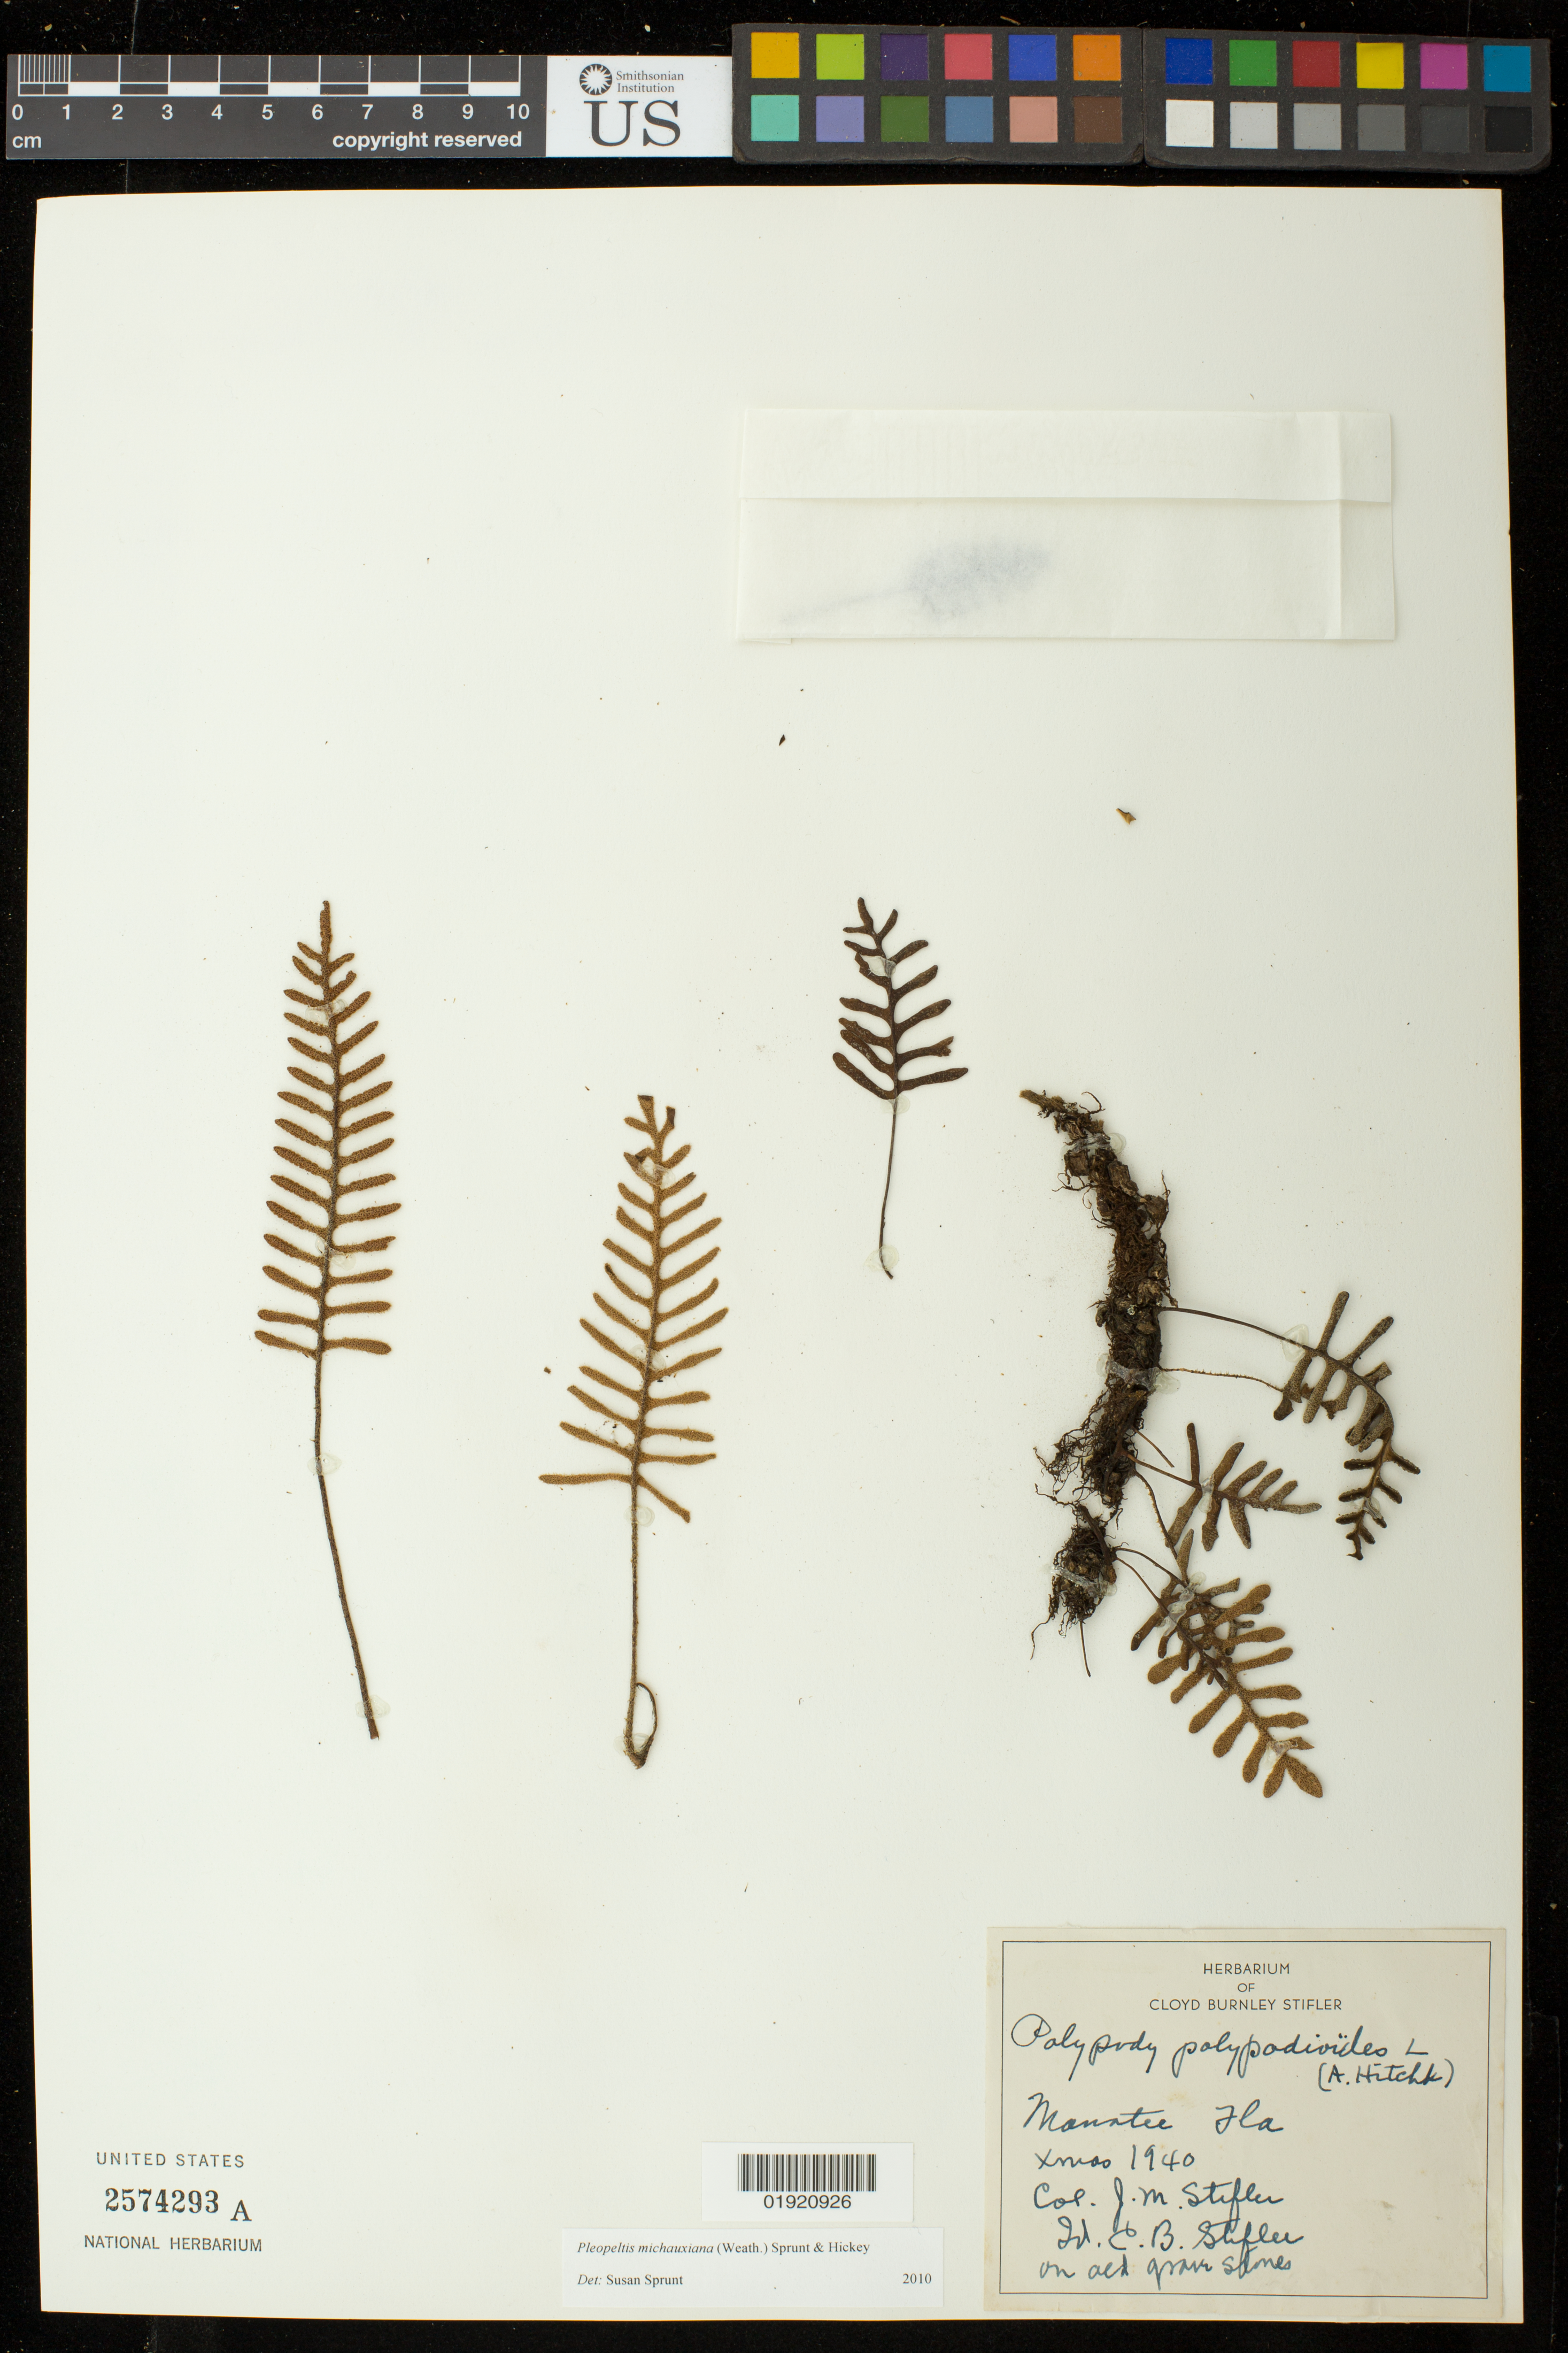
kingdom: Plantae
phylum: Tracheophyta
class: Polypodiopsida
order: Polypodiales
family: Polypodiaceae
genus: Pleopeltis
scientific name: Pleopeltis michauxiana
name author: (Weath.) Hickey & Sprunt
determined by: Sprunt, S. V.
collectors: J. Stifler & C. Stifler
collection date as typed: Xmas 1940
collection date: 1940-12-25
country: United States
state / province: Florida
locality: Manatee Fla.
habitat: On old grave stones.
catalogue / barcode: US 2574293